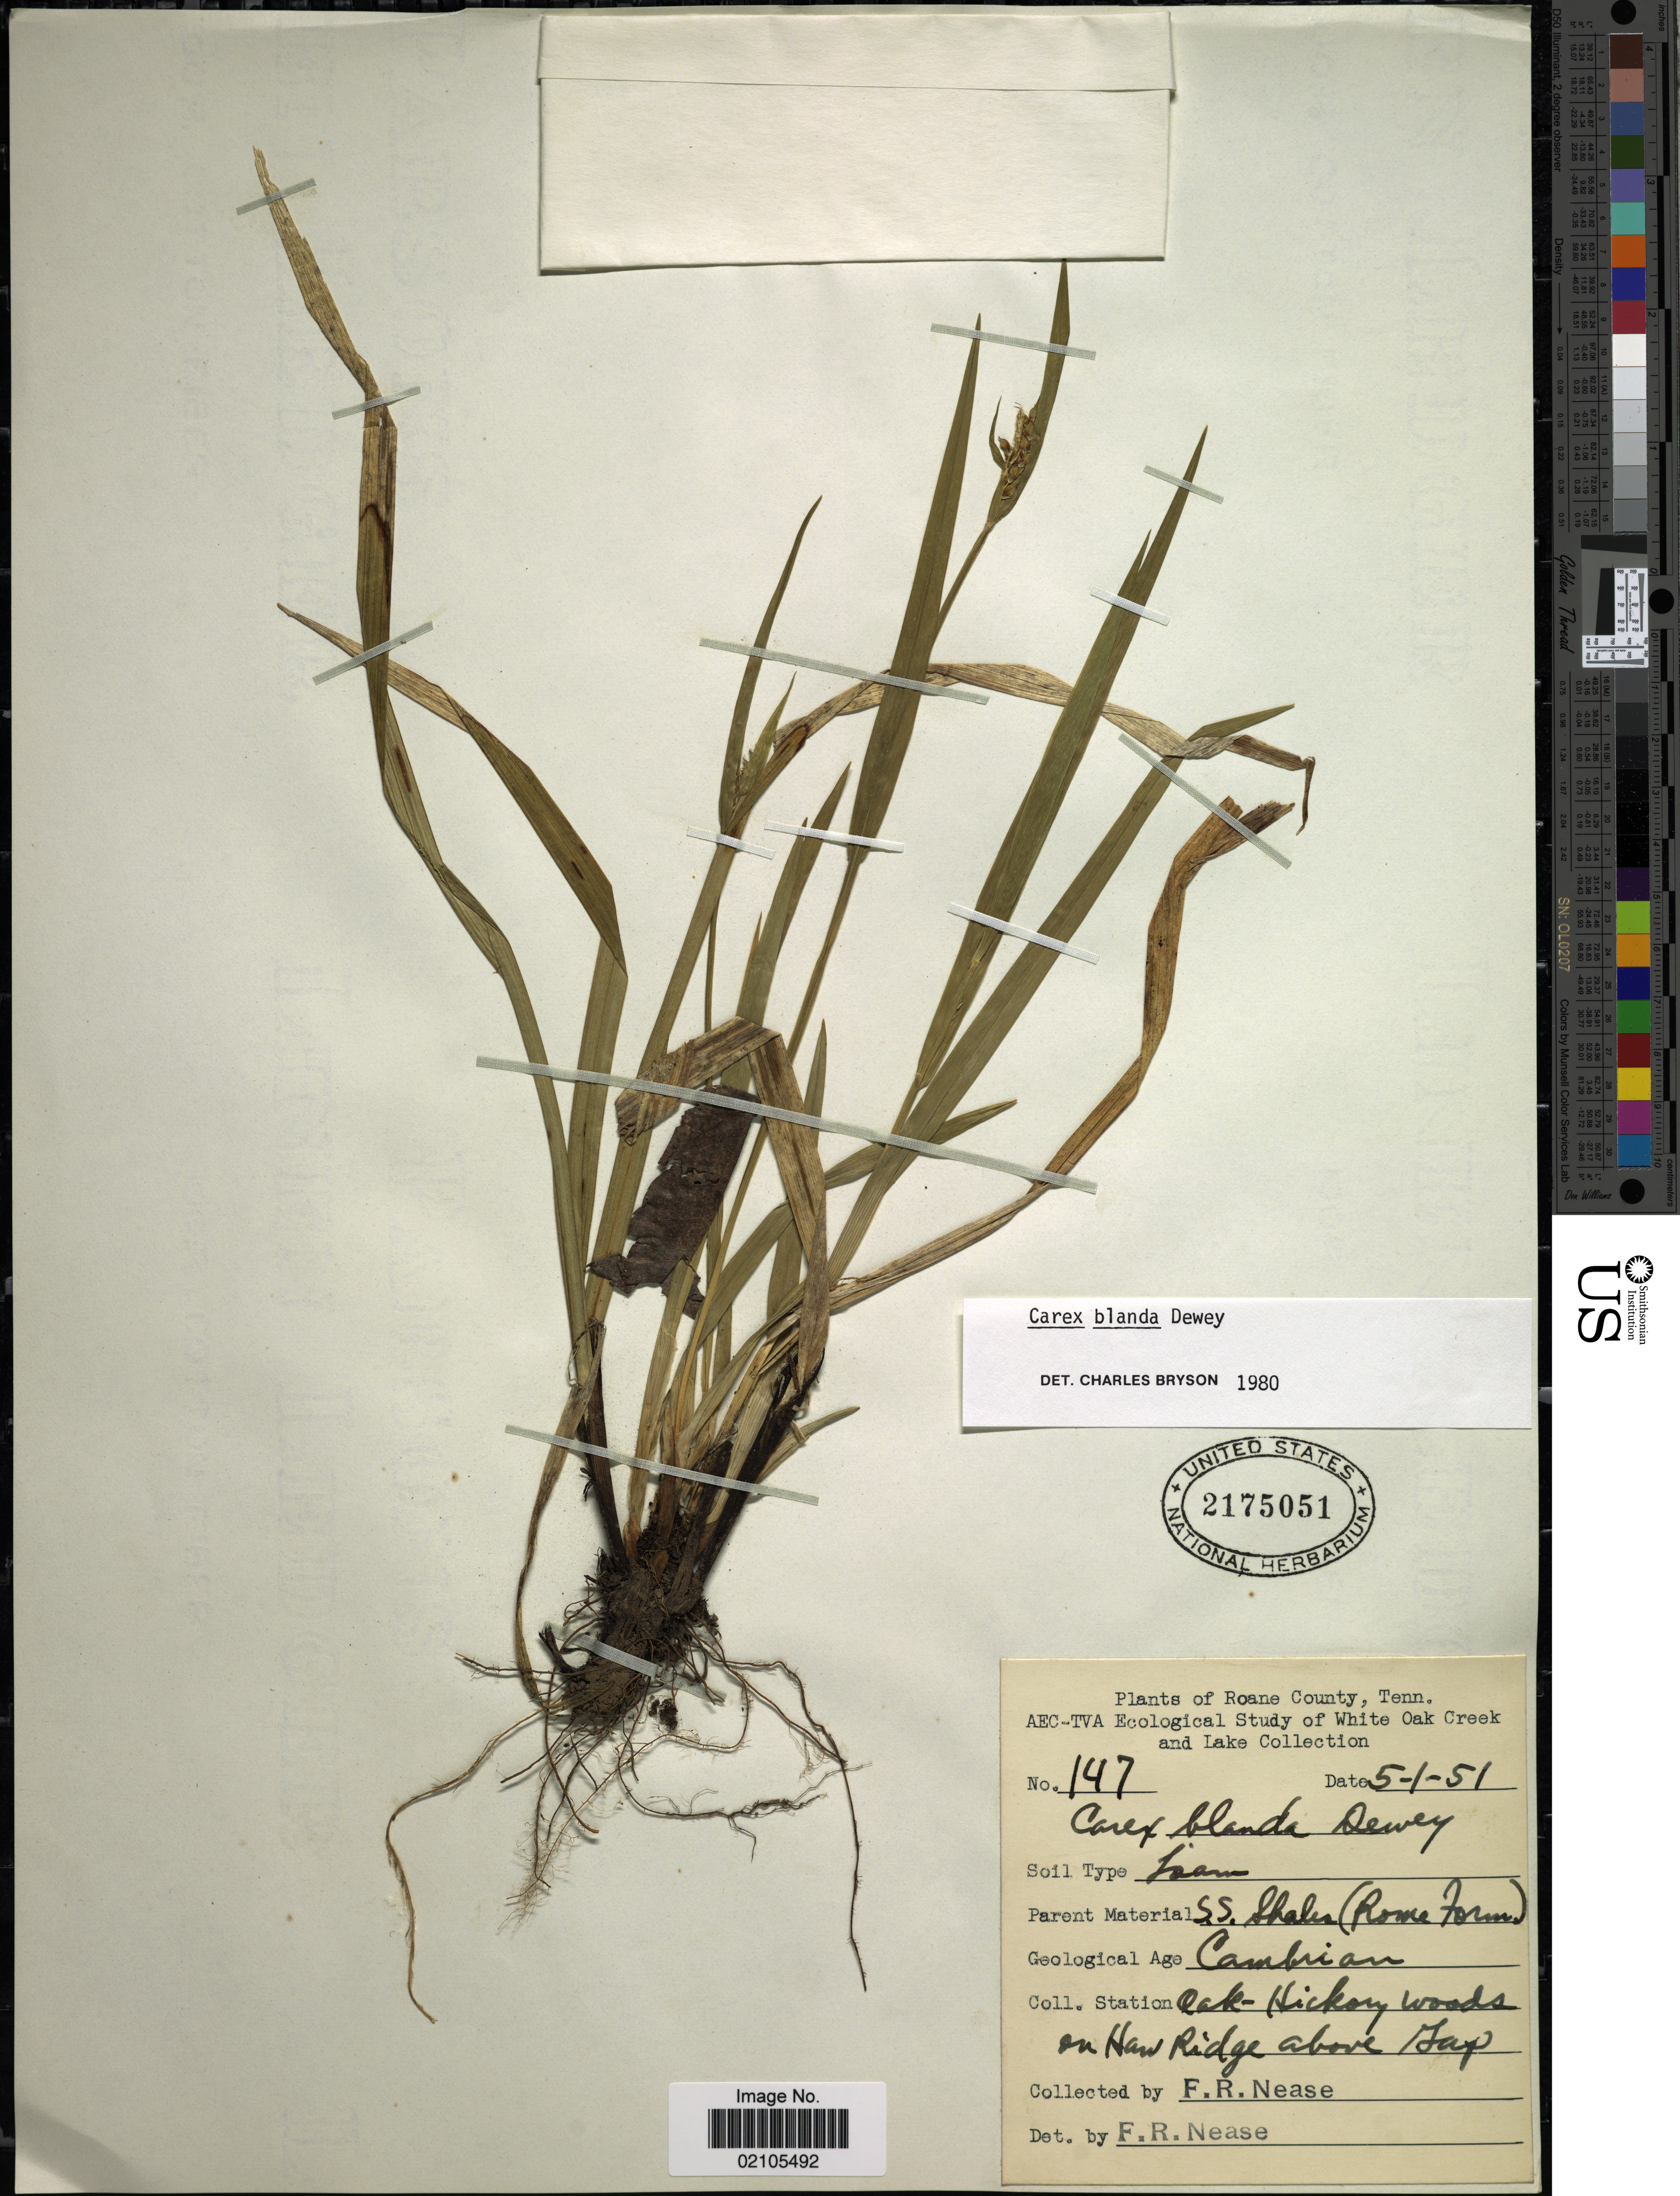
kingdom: Plantae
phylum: Tracheophyta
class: Liliopsida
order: Poales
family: Cyperaceae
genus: Carex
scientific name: Carex blanda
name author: Dewey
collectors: F. Nease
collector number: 147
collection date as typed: Transcribed d/m/y: 1/5/51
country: United States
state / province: Tennessee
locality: Roane County, Tenn. White Oak Creek and Lake. Oak-Hickory woods in Haw Ridge above Gap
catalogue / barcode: US 2175051